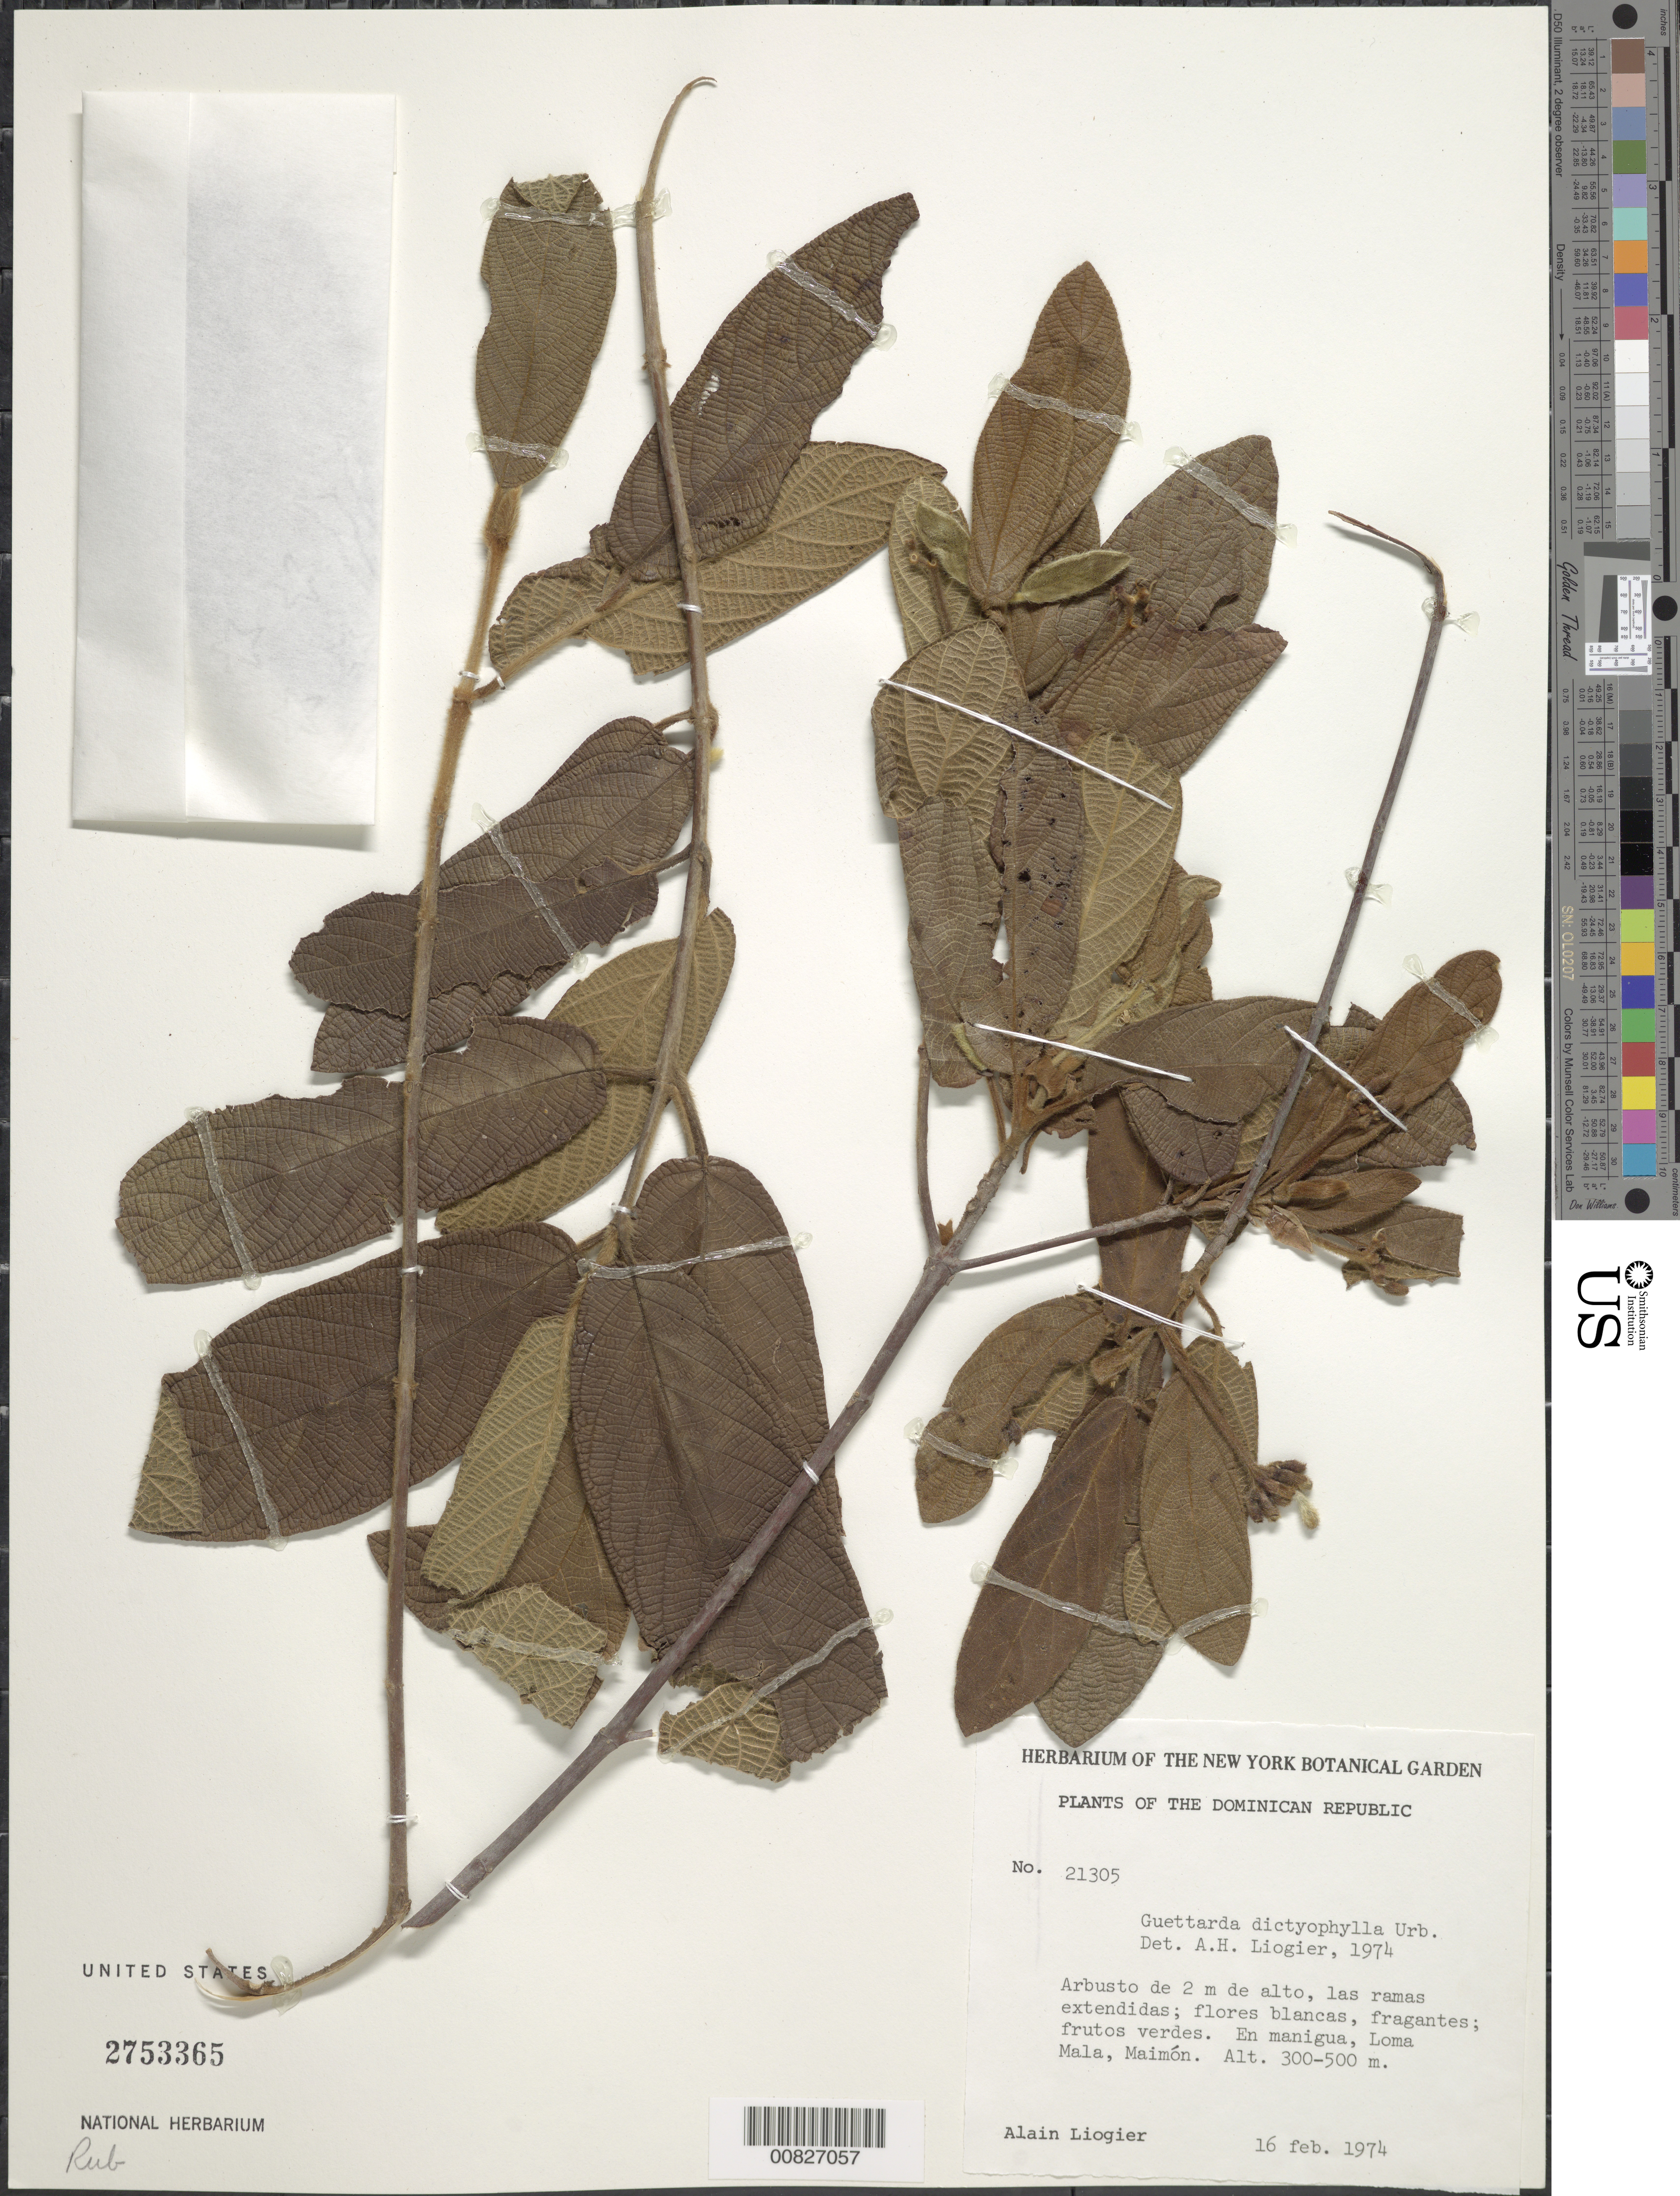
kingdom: Plantae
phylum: Tracheophyta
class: Magnoliopsida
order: Gentianales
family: Rubiaceae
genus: Guettarda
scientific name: Guettarda dictyophylla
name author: Urb.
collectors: A. H. Liogier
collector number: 21305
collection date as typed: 16 Feb 1974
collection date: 1974-02-16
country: Dominican Republic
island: Hispaniola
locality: Loma Mala, Maimón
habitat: En manigua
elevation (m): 300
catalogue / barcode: US 2753365